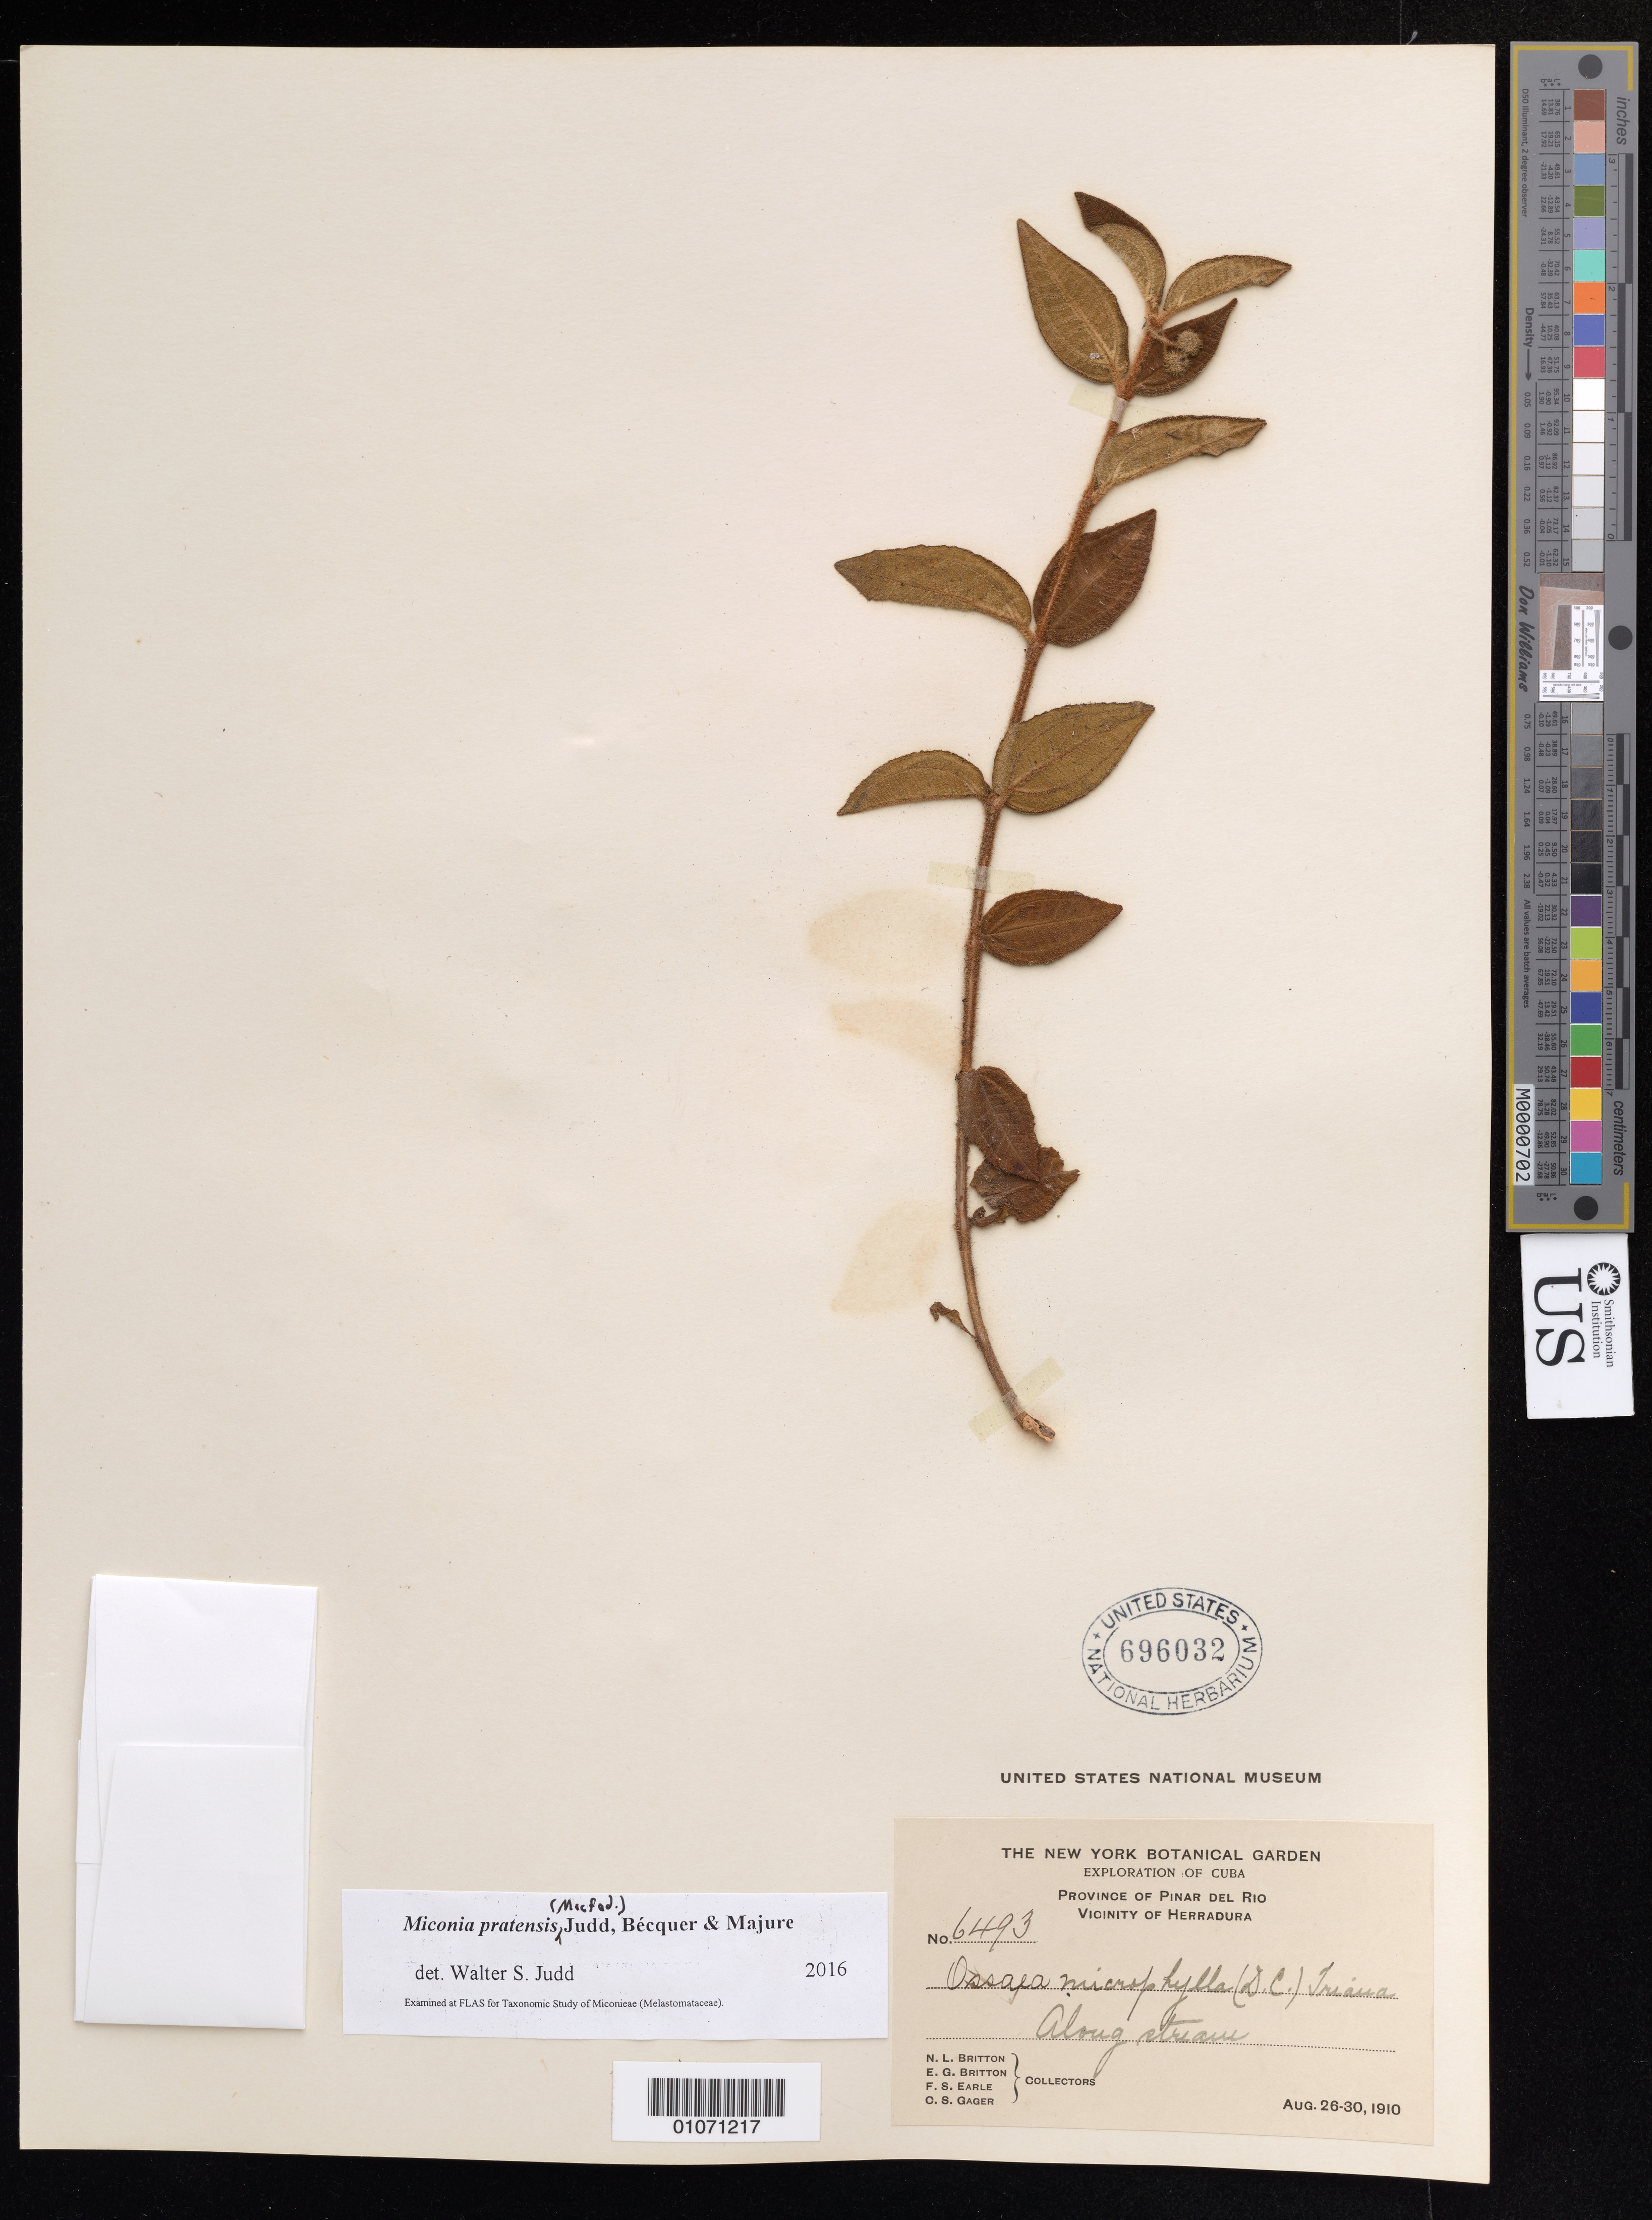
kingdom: Plantae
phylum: Tracheophyta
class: Magnoliopsida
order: Myrtales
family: Melastomataceae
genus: Miconia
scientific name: Miconia pratensis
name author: Judd et al.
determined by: Judd, Walter S.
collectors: N. Britton, E. G. Britton, F. S. Earle & O. Gager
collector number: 6493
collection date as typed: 26 Aug 1910 to 30 Aug 1910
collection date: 1910-08-26/1910-08-30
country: Cuba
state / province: Pinar del Río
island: Cuba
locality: Herradura vicinity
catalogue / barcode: US 696032